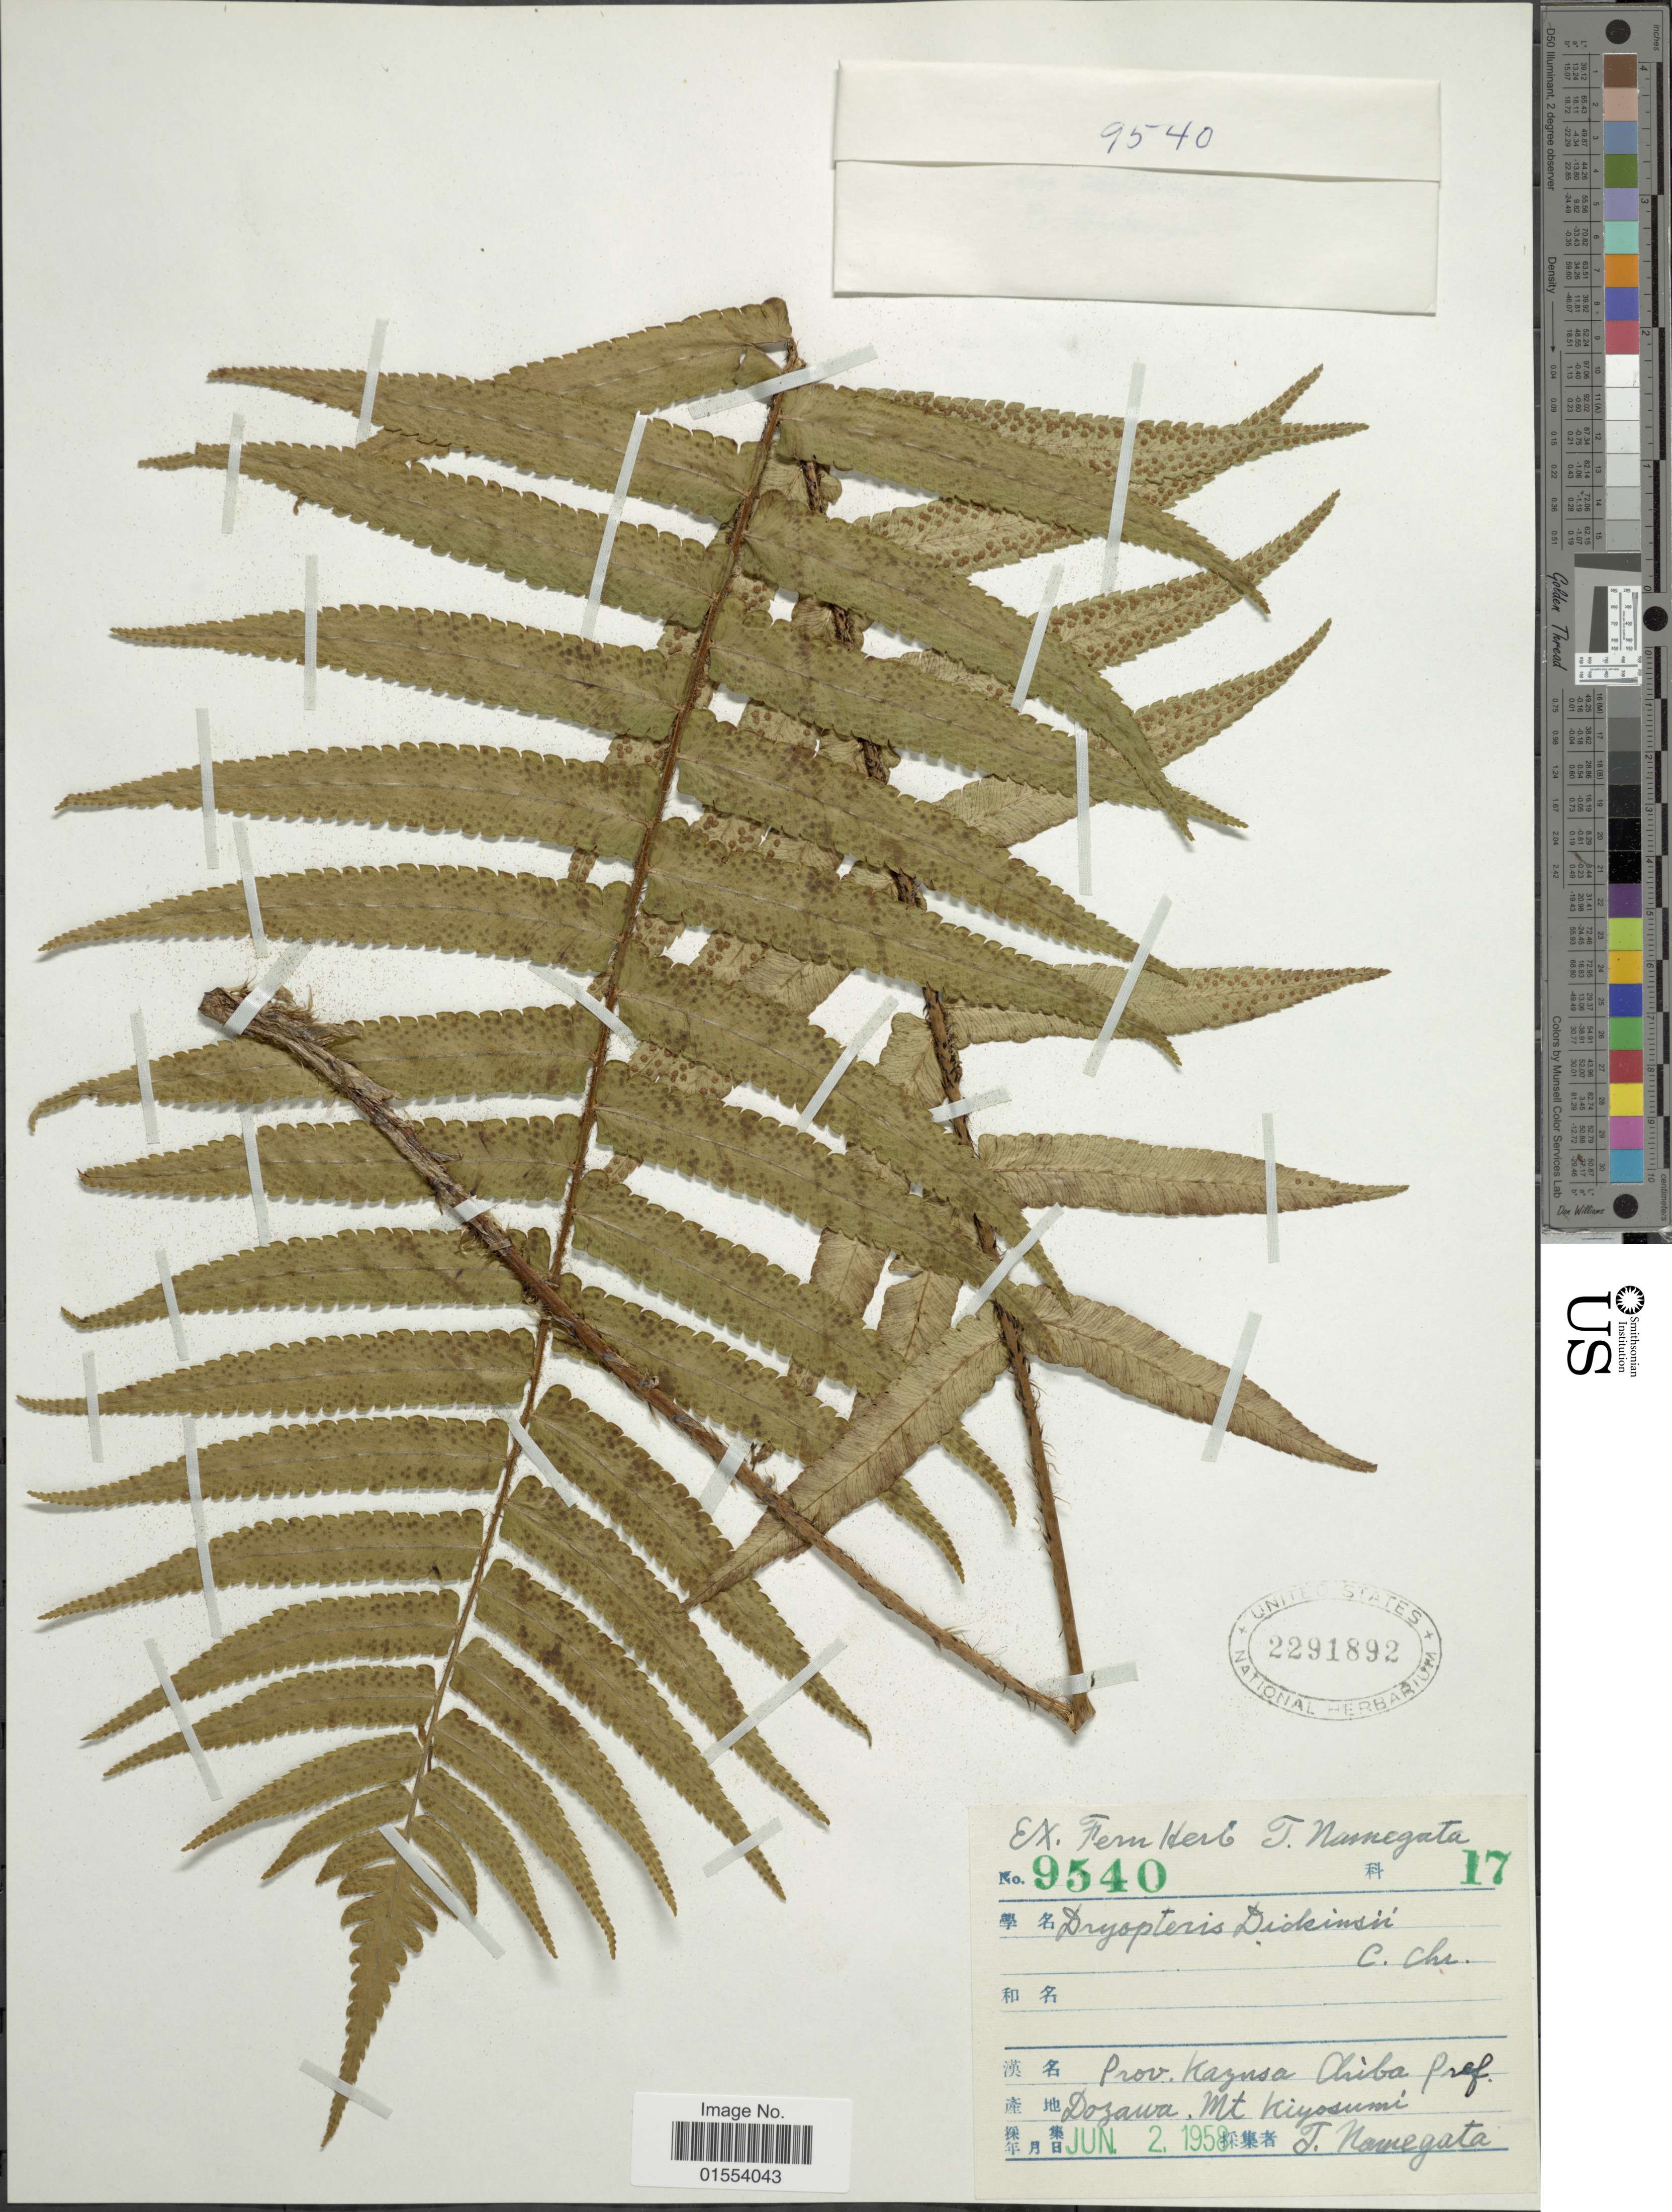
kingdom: Plantae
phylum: Tracheophyta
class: Polypodiopsida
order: Polypodiales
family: Dryopteridaceae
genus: Dryopteris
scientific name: Dryopteris dickinsii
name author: (Franch. & Sav.) Christ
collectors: T. Namegata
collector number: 9540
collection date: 1958-06-02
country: Japan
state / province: Tiba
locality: Prov. Kazusa Chiba Pref. Dozawa, Mt. Kiyosumi.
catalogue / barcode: US 2291892